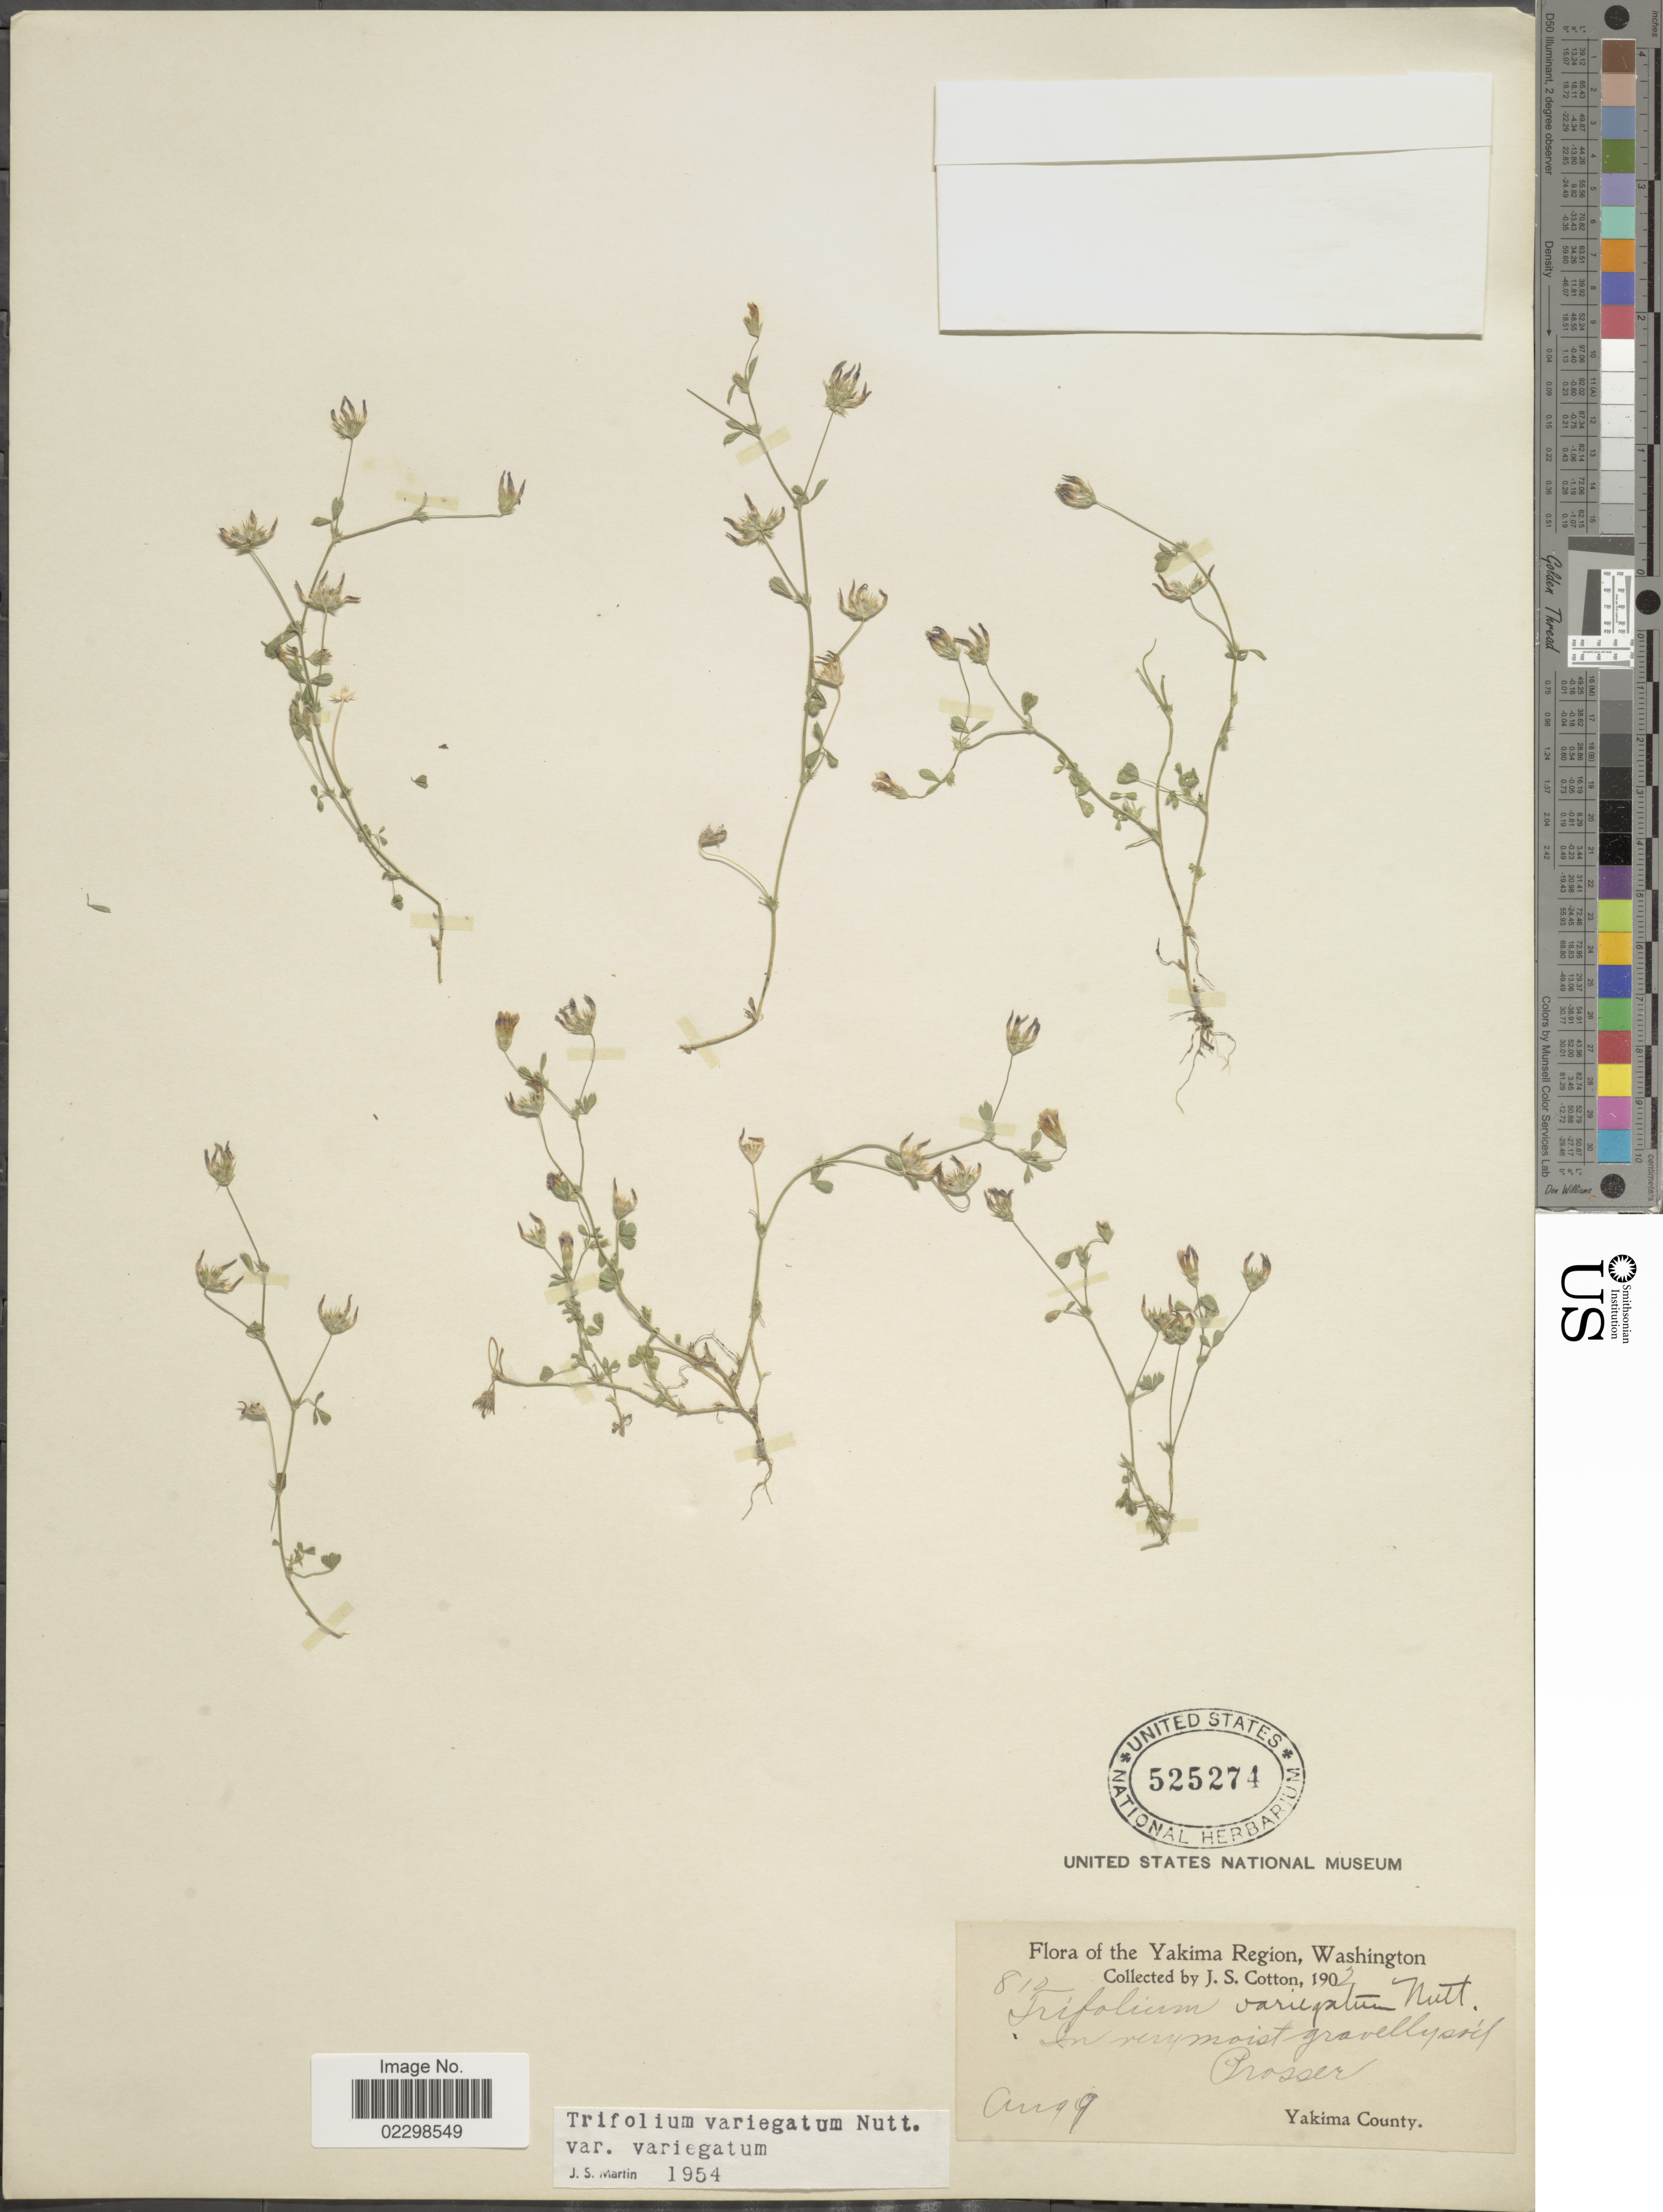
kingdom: Plantae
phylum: Tracheophyta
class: Magnoliopsida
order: Fabales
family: Fabaceae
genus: Trifolium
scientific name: Trifolium variegatum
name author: Nutt.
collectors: J. S. Cotton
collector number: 810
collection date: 1902-08-09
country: United States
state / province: Washington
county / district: Yakima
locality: Yakima Region, Prosser, Yakima County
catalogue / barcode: US 525274